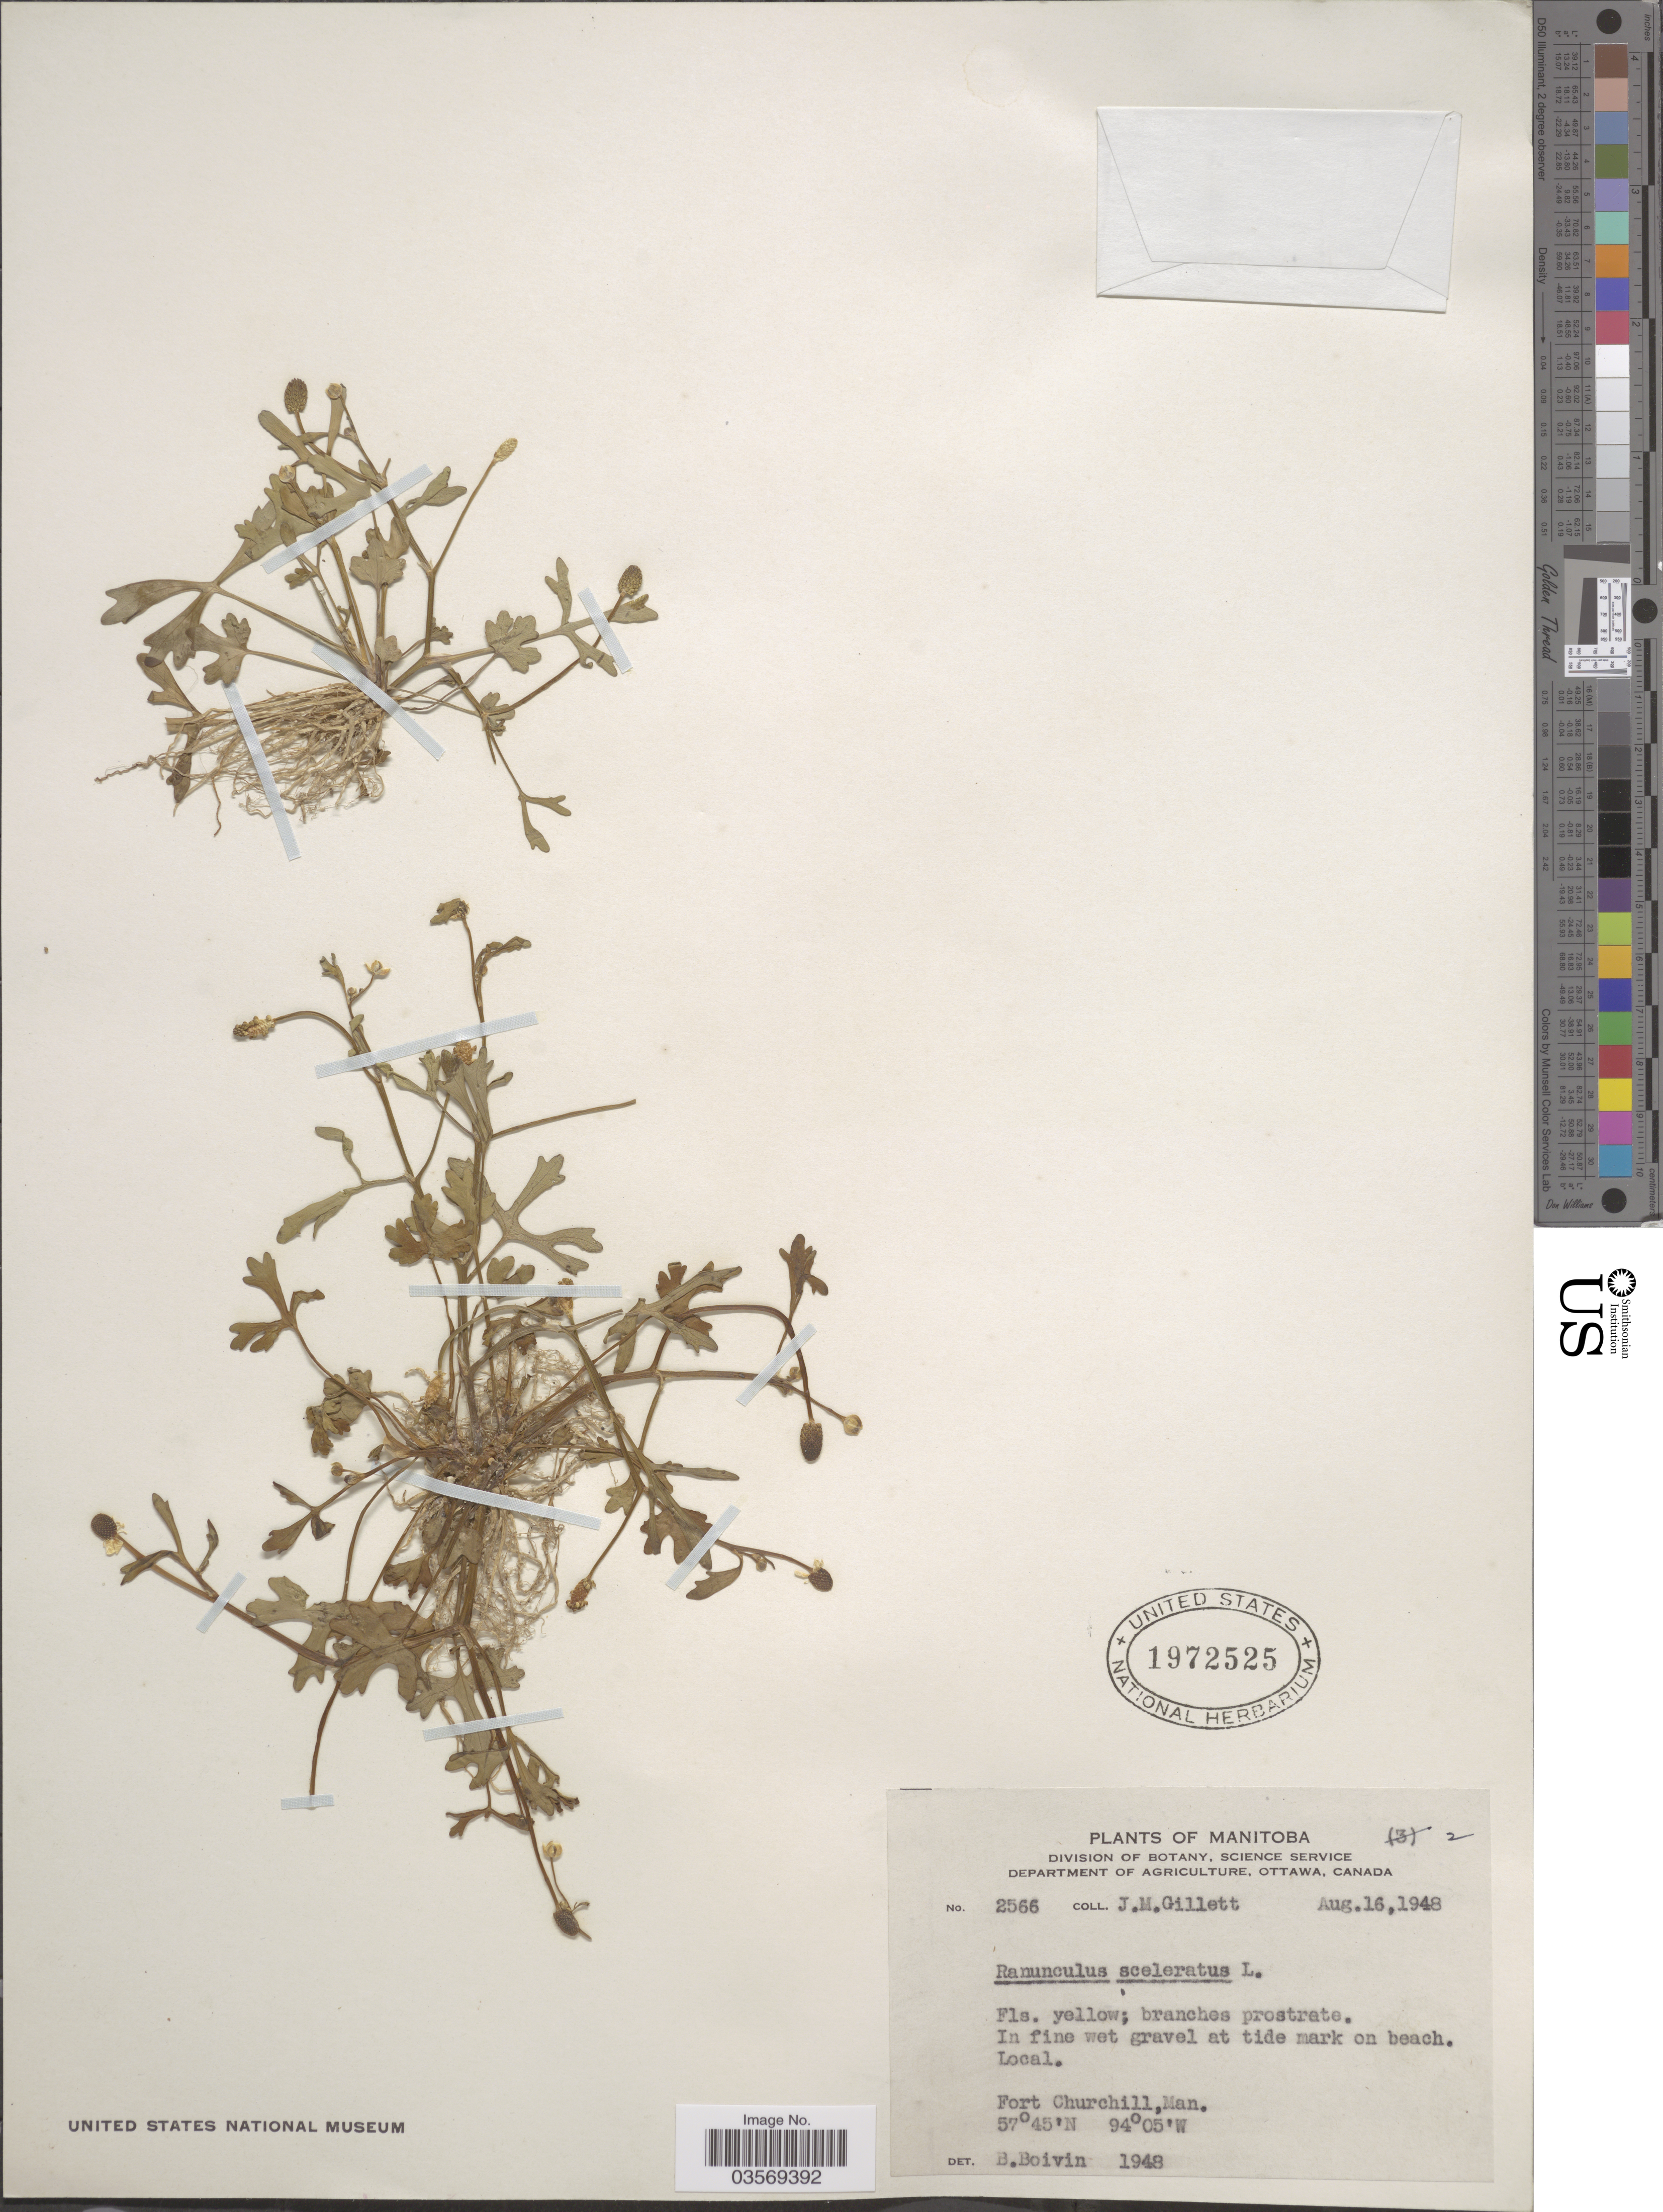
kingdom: Plantae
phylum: Tracheophyta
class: Magnoliopsida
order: Ranunculales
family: Ranunculaceae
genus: Ranunculus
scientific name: Ranunculus sceleratus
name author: L.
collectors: J. M. Gillet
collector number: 2566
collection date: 1948-08-16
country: Canada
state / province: Manitoba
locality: Fort Churchill, Man.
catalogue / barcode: US 1972525